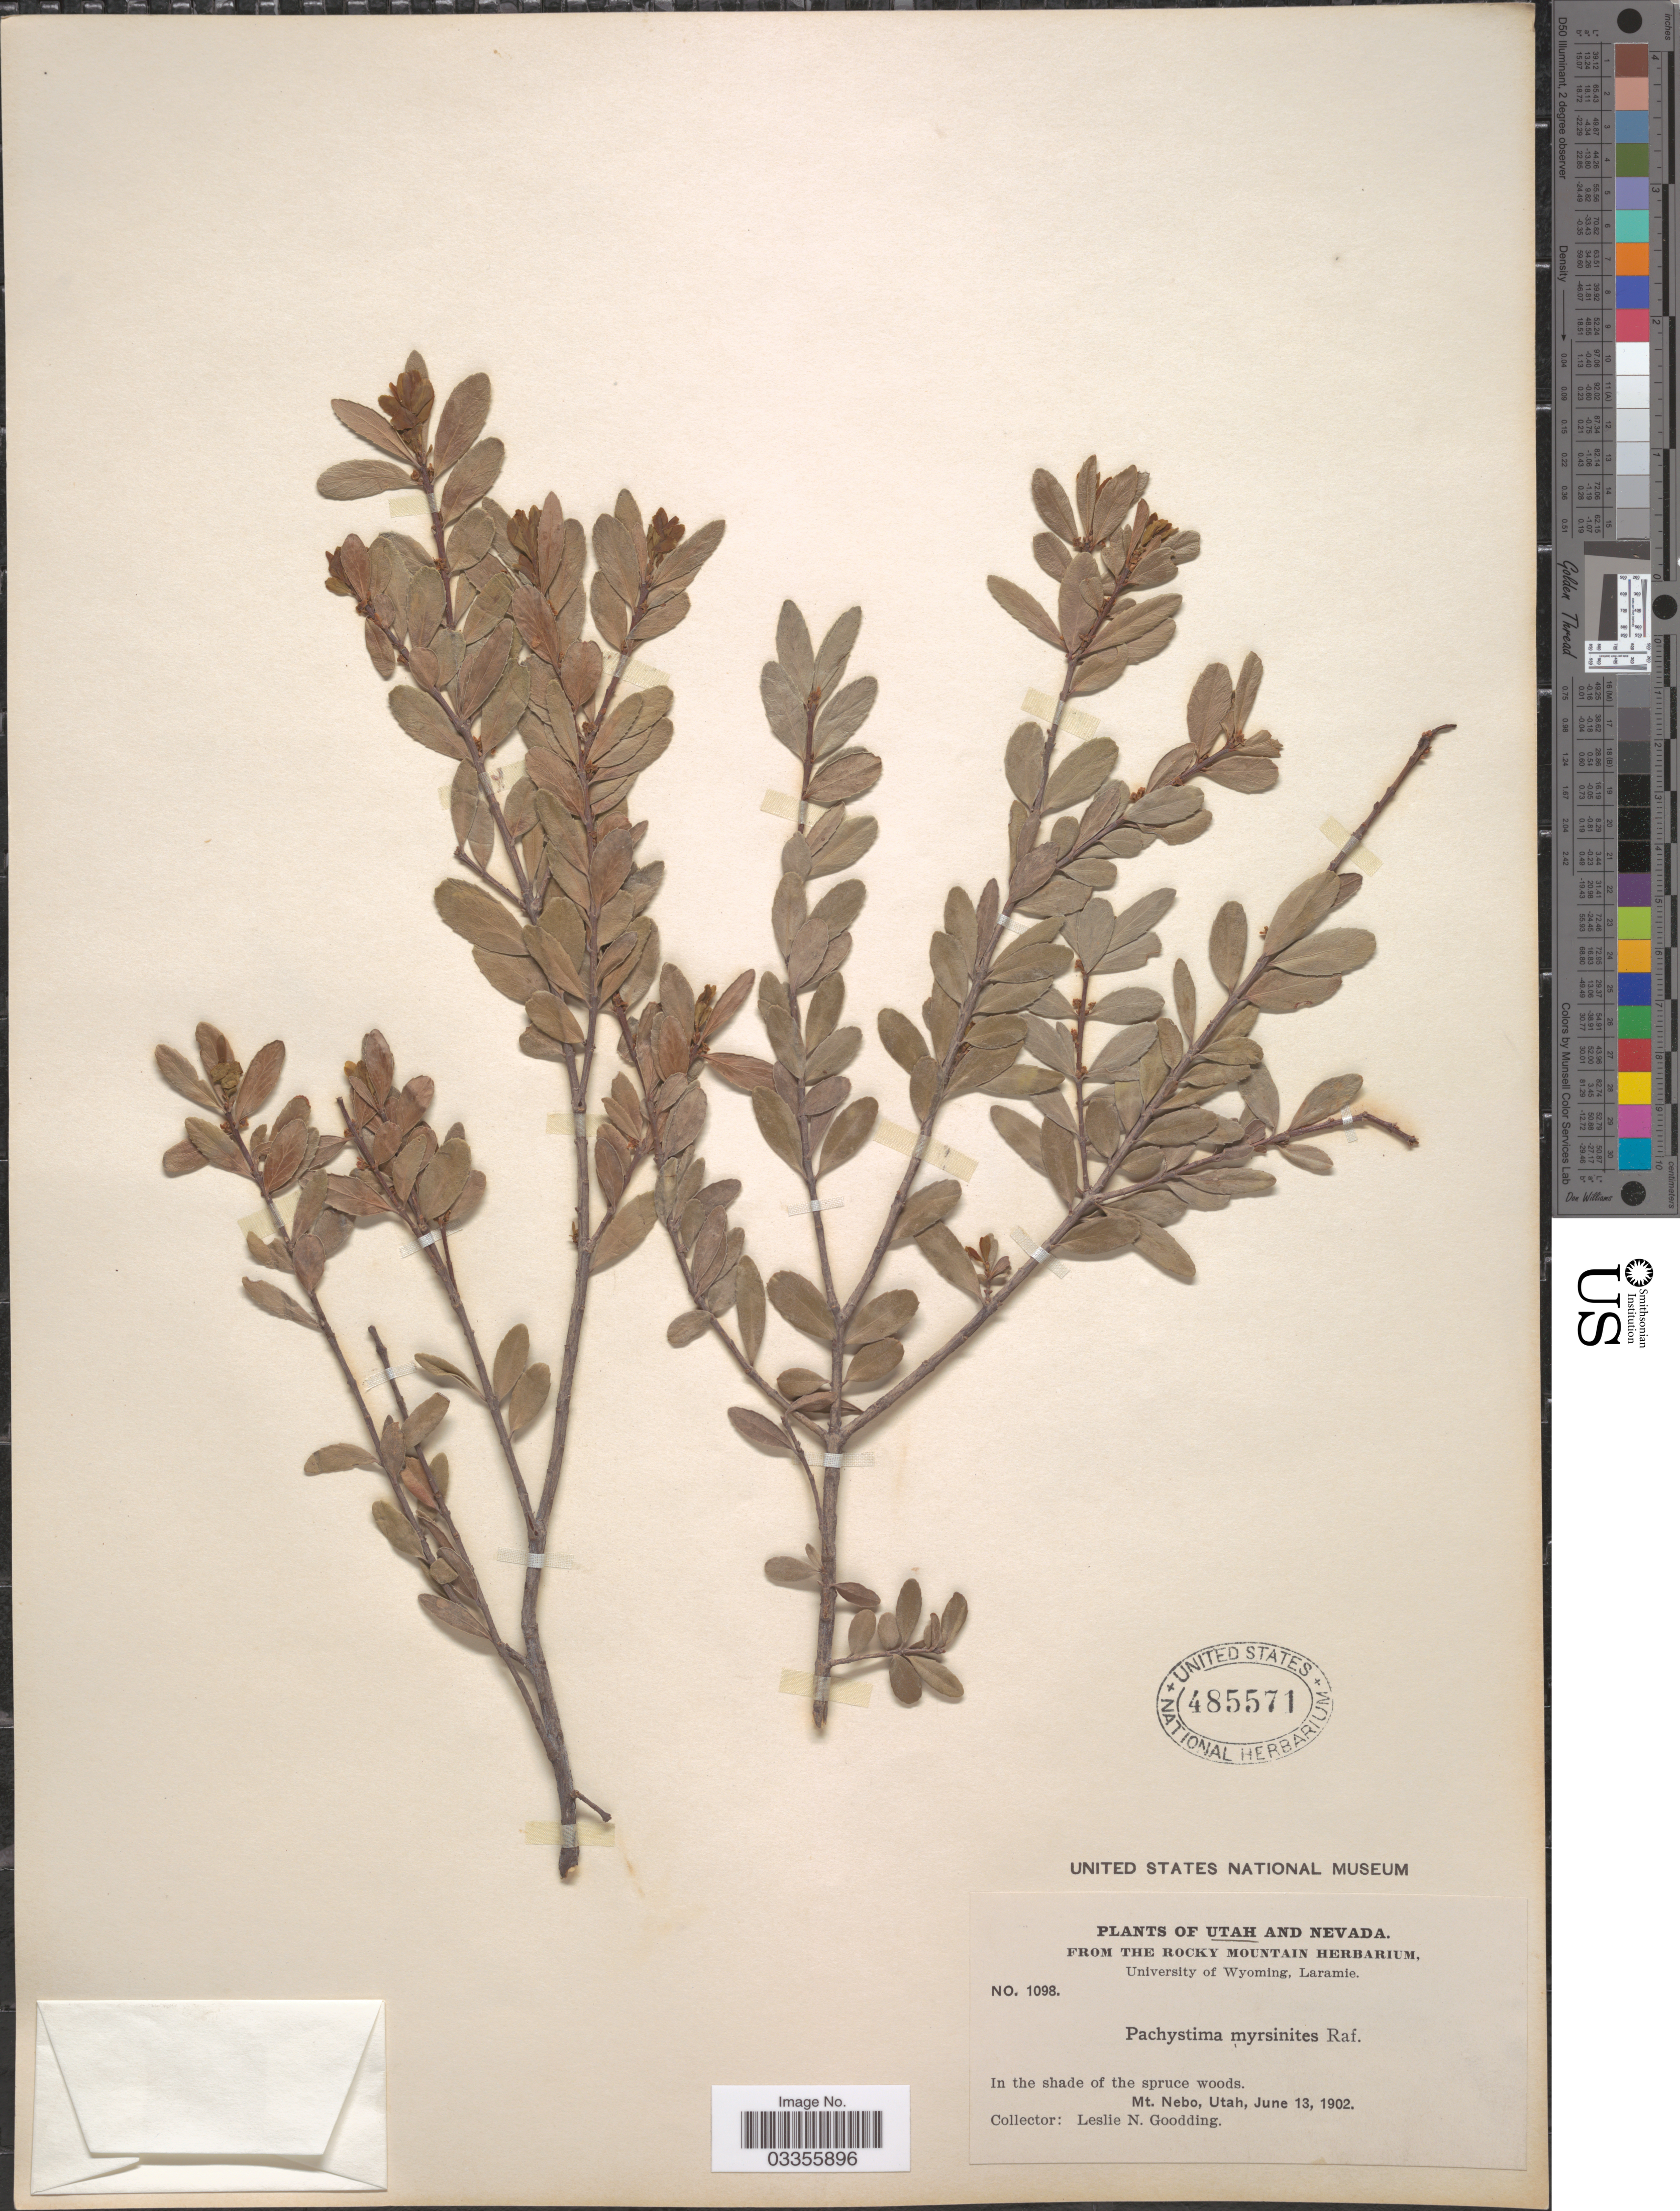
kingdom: Plantae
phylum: Tracheophyta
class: Magnoliopsida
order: Celastrales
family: Celastraceae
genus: Paxistima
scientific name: Paxistima myrsinites subsp. myrsinites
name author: (Pursh) Raf.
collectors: L. N. Goodding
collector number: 1098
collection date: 1902-06-13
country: United States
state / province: Utah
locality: Mt. Nebo.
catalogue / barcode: US 485571